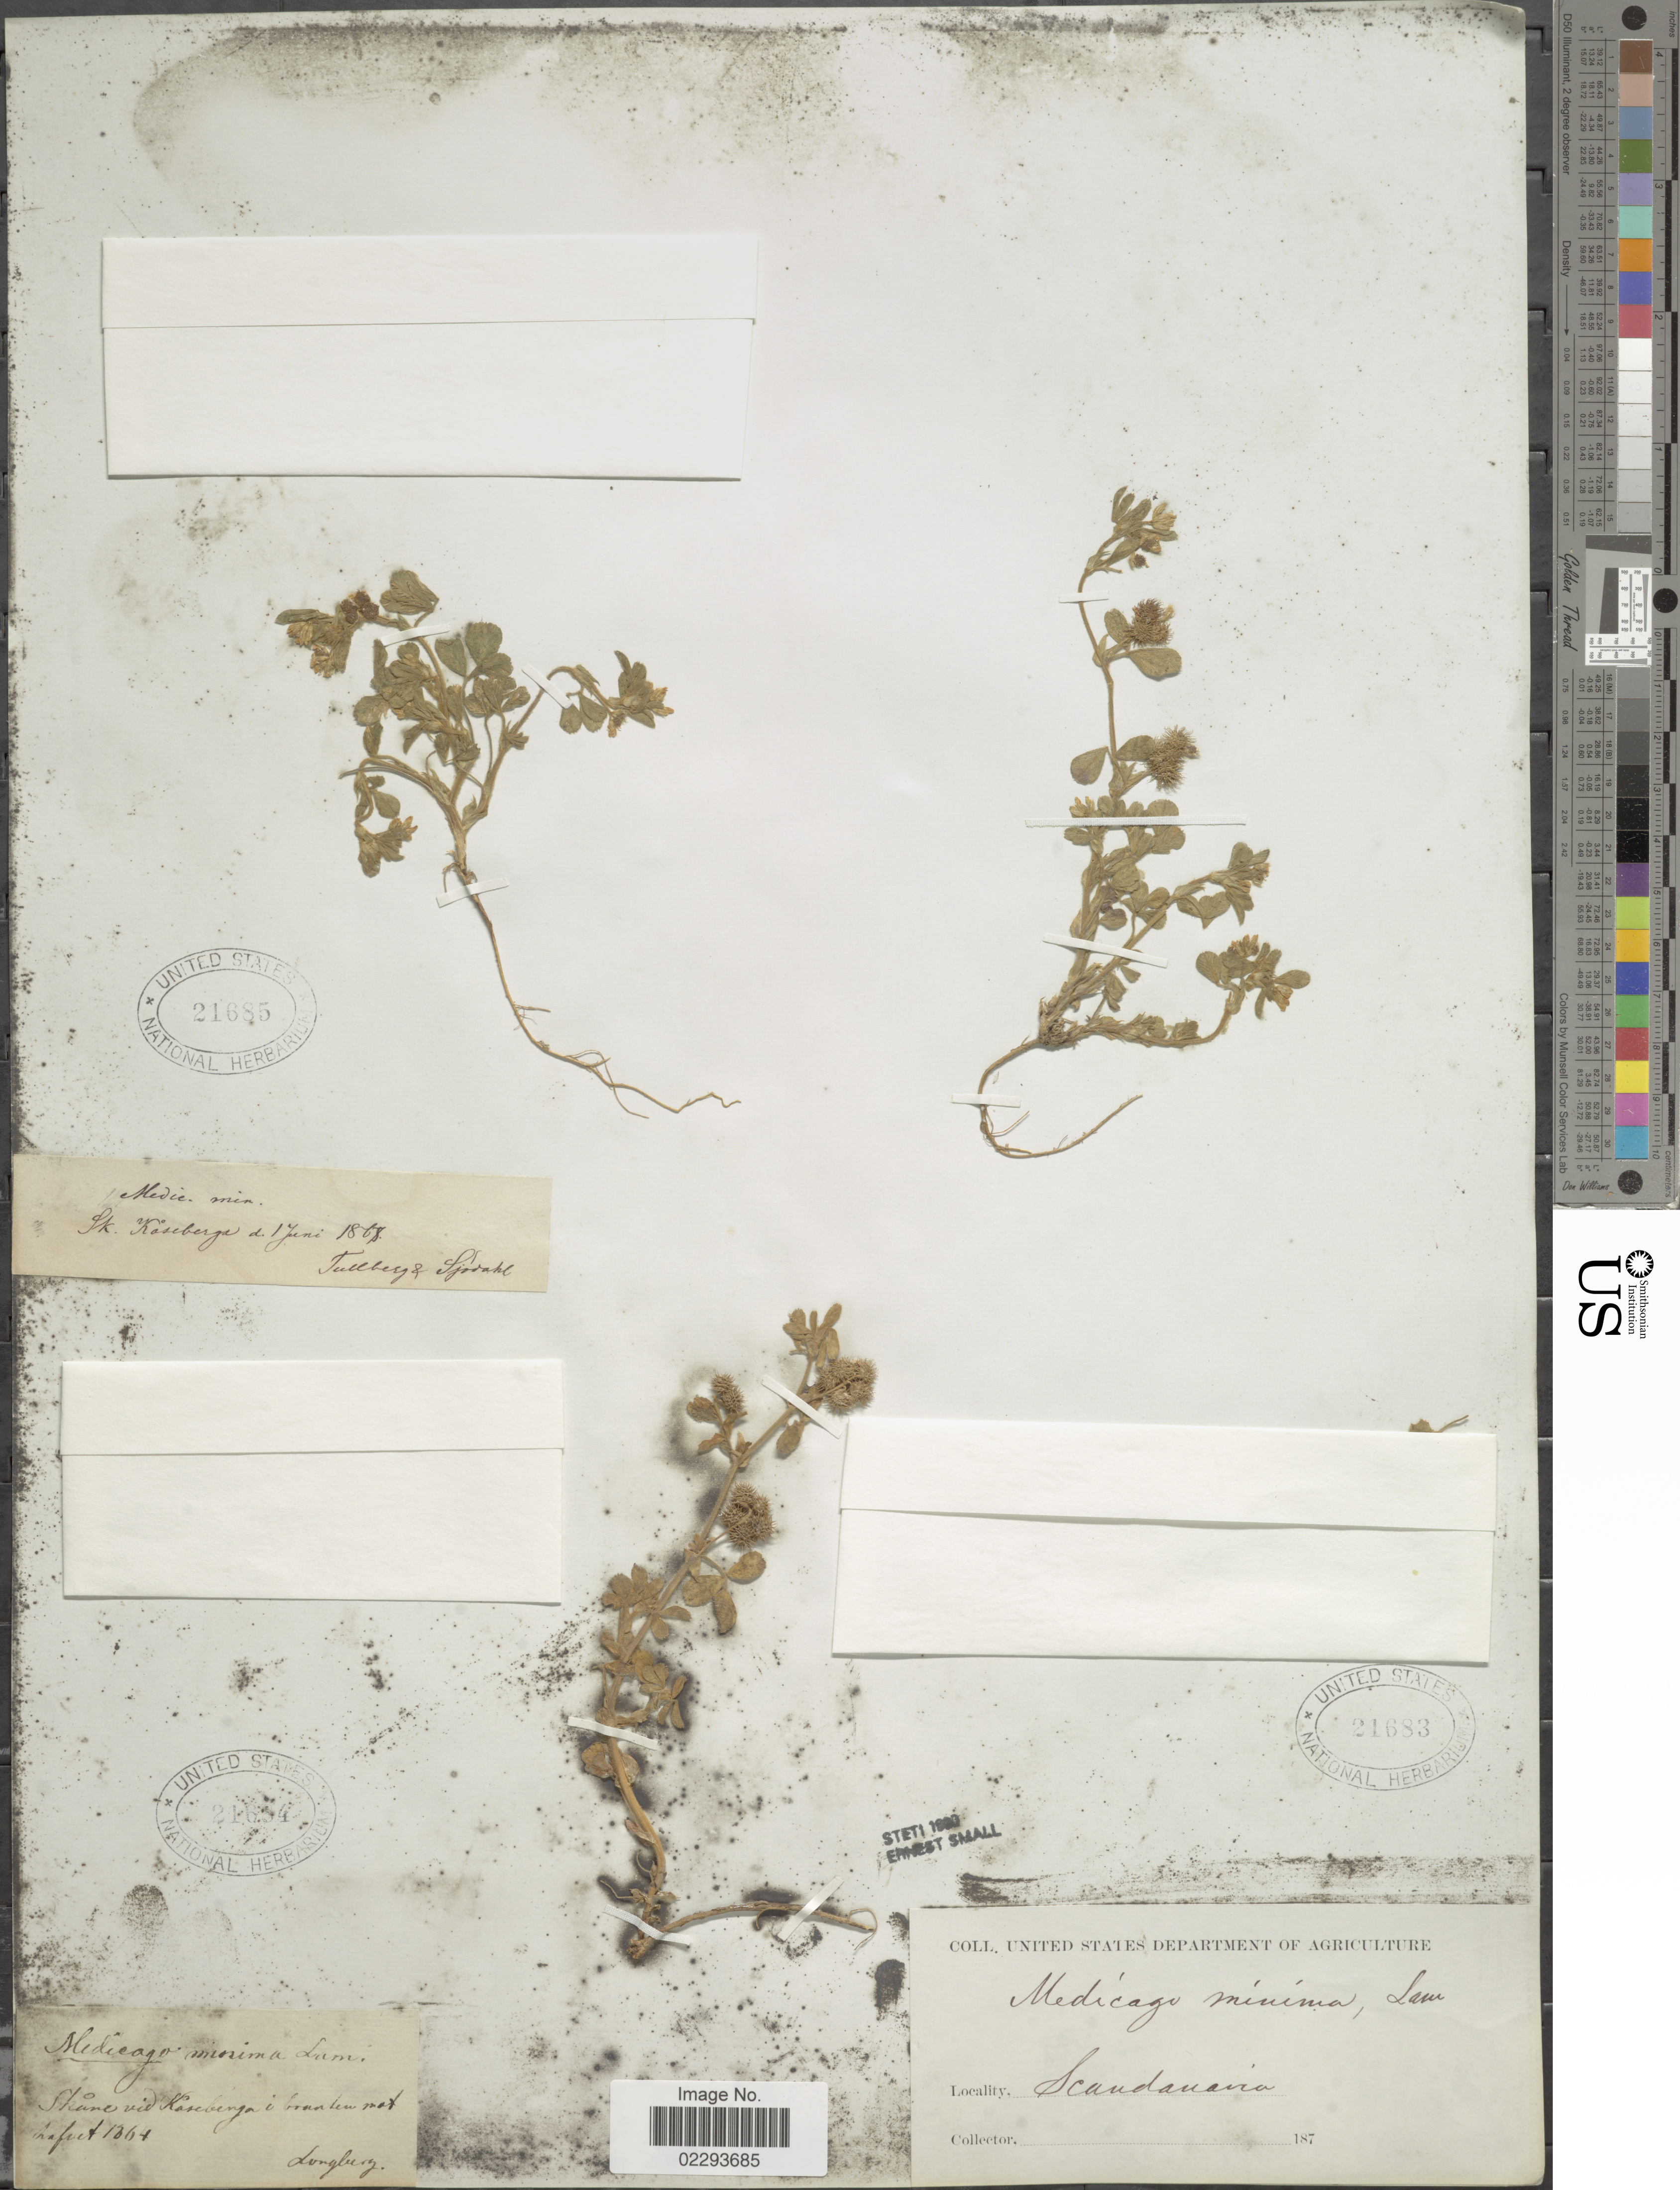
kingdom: Plantae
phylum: Tracheophyta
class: Magnoliopsida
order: Fabales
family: Fabaceae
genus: Medicago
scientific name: Medicago minima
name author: Lam.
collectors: United States Department of Agriculture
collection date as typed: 187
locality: Scandinavia.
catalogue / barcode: US 21683-2